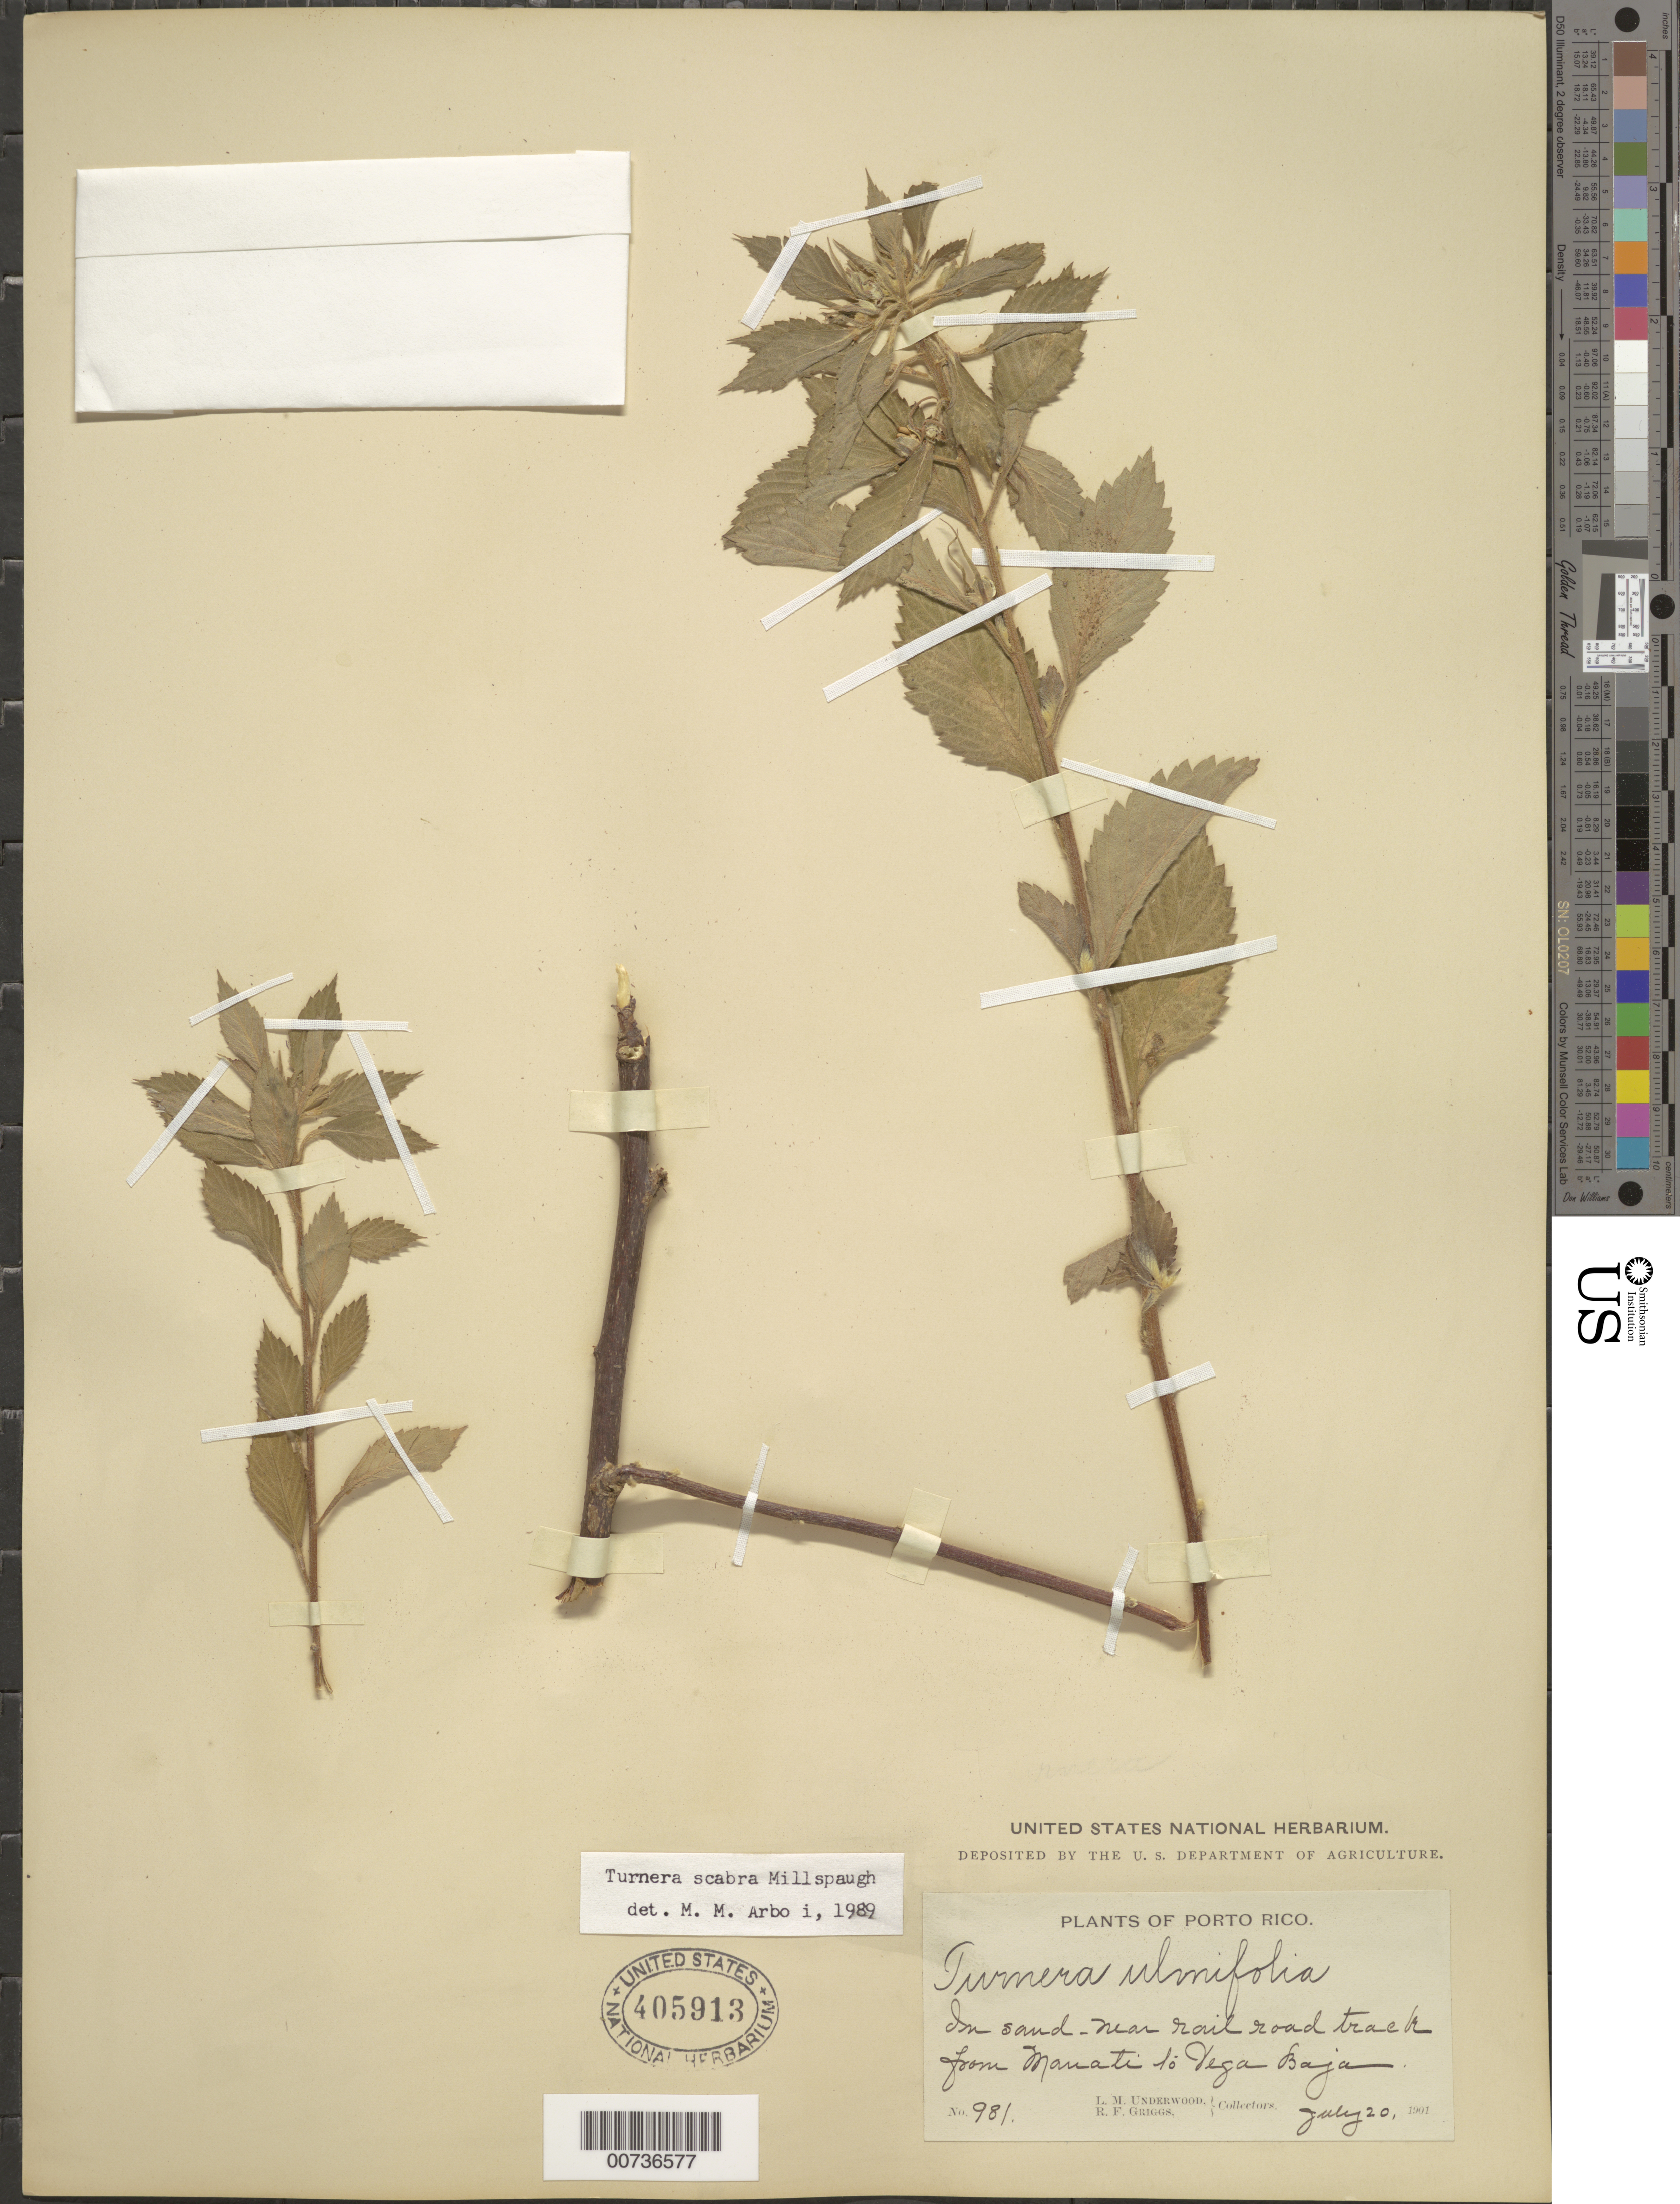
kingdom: Plantae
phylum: Tracheophyta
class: Magnoliopsida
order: Malpighiales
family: Turneraceae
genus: Turnera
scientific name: Turnera scabra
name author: Millsp.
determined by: Arbo, M. M.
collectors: L. M. Underwood & R. F. Griggs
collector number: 981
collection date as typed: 20 Jul 1901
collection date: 1901-07-20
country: Puerto Rico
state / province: Vega Baja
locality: From Manatí to Vega Baja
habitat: In sand near rail road track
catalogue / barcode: US 405913